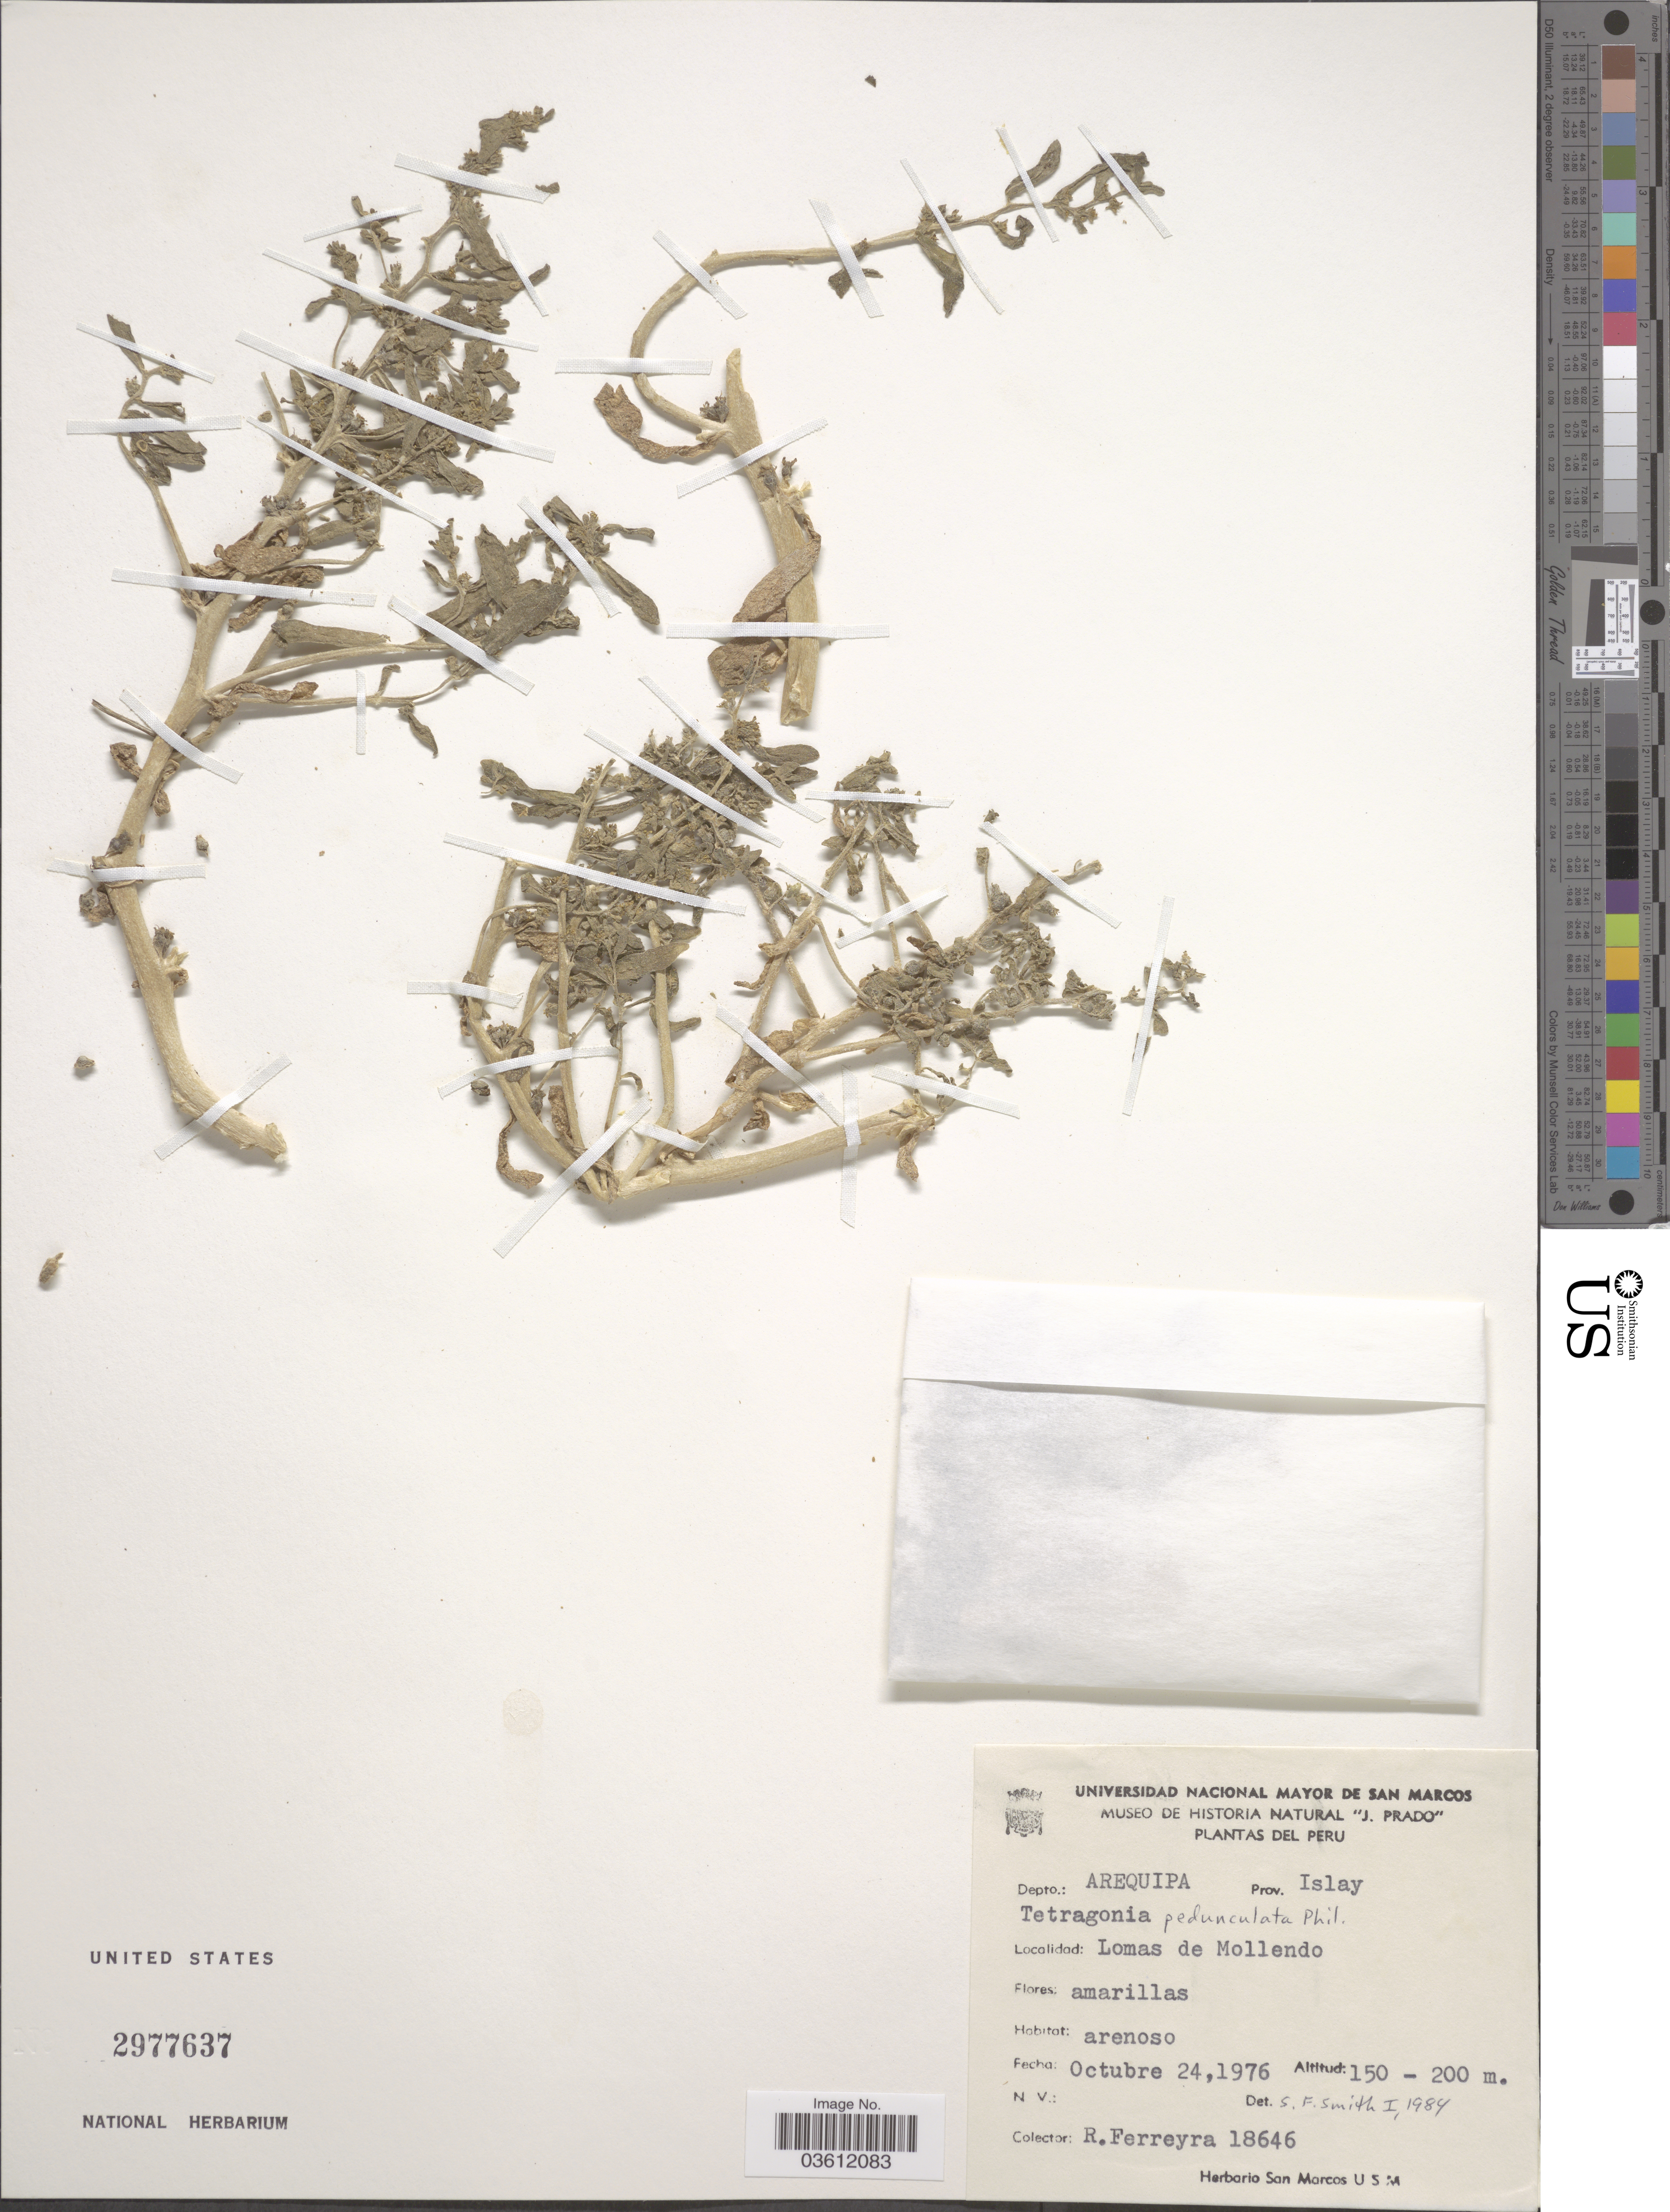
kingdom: Plantae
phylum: Tracheophyta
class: Magnoliopsida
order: Caryophyllales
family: Aizoaceae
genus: Tetragonia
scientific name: Tetragonia pedunculata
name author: Phil.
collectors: R. A. Ferreyra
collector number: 18646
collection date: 1976-10-24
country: Peru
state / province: Arequipa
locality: Depto.: Arequipa. Prov. Islay. Lomas de Mollendo.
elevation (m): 150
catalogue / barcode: US 2977637